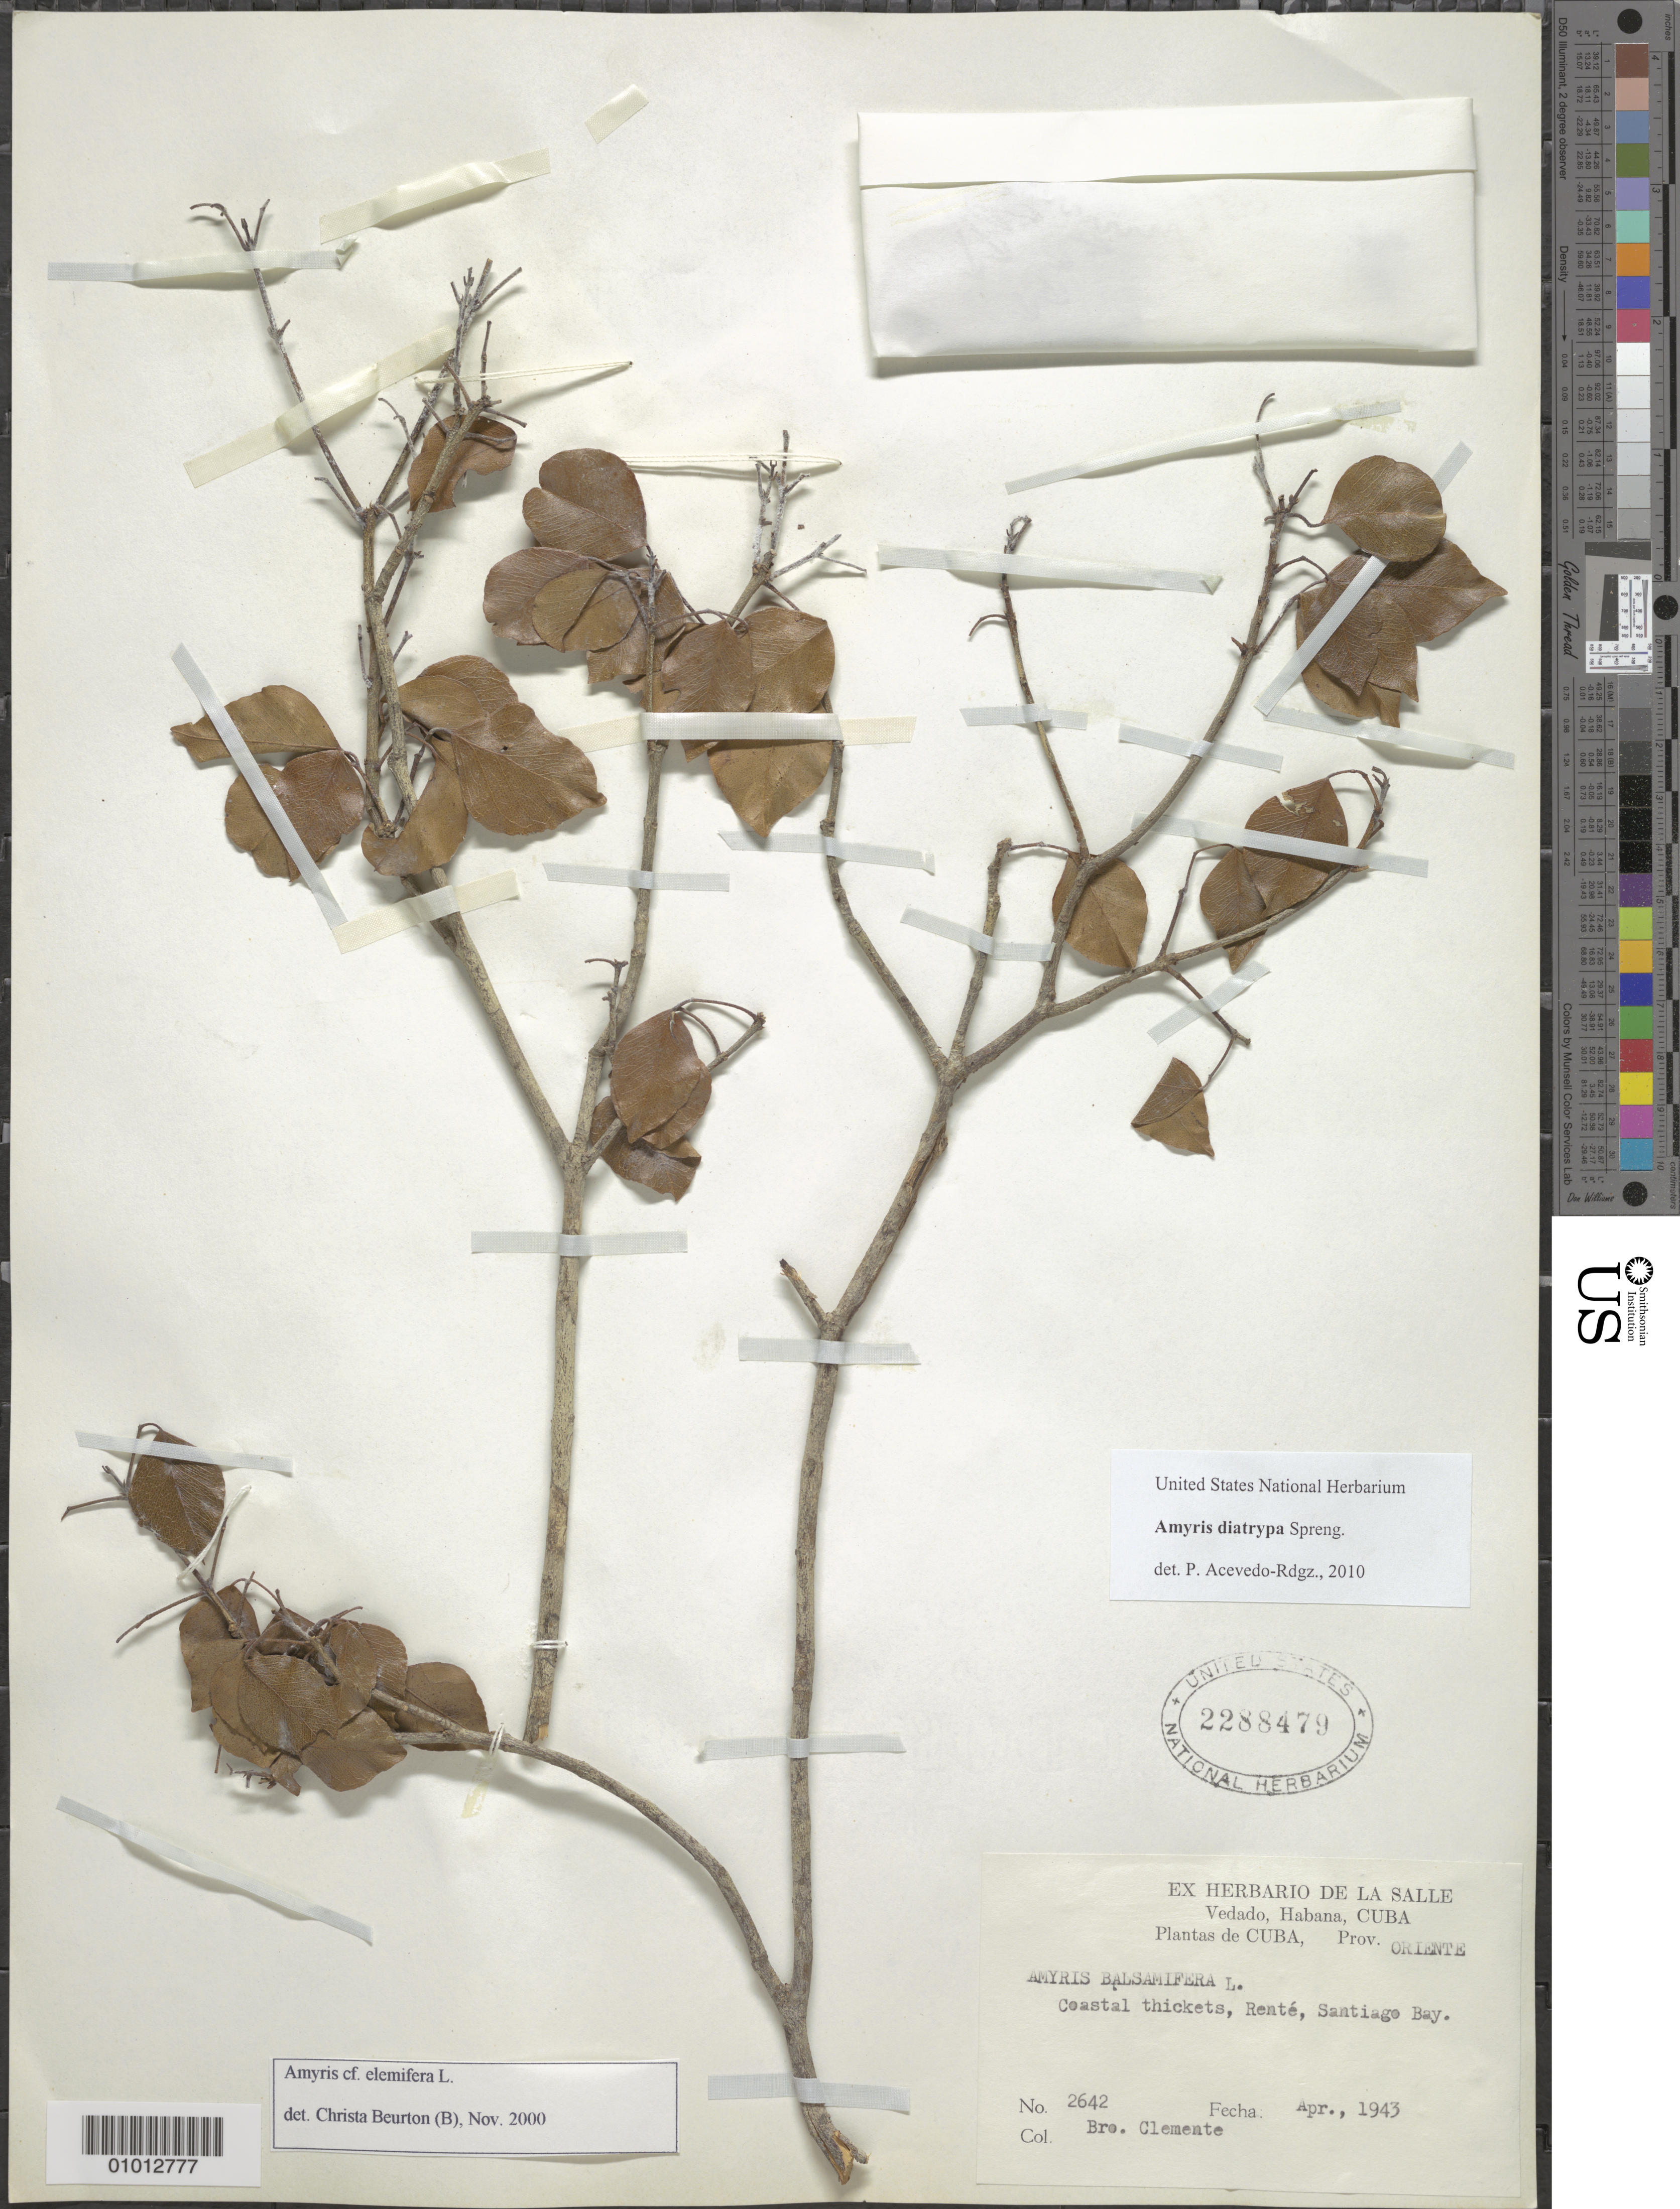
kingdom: Plantae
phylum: Tracheophyta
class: Magnoliopsida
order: Sapindales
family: Rutaceae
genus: Amyris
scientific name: Amyris diatrypa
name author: Spreng.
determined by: Acevedo-Rodríguez, P., (BOT), Smithsonian Institution - National Museum of Natural History (UNITED STATES)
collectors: Bro. Clemente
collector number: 2642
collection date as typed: Apr 1943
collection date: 1943-04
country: Cuba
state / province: Santiago de Cuba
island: Cuba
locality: Renté, Santiago Bay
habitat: Coastal thickets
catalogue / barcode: US 2288479